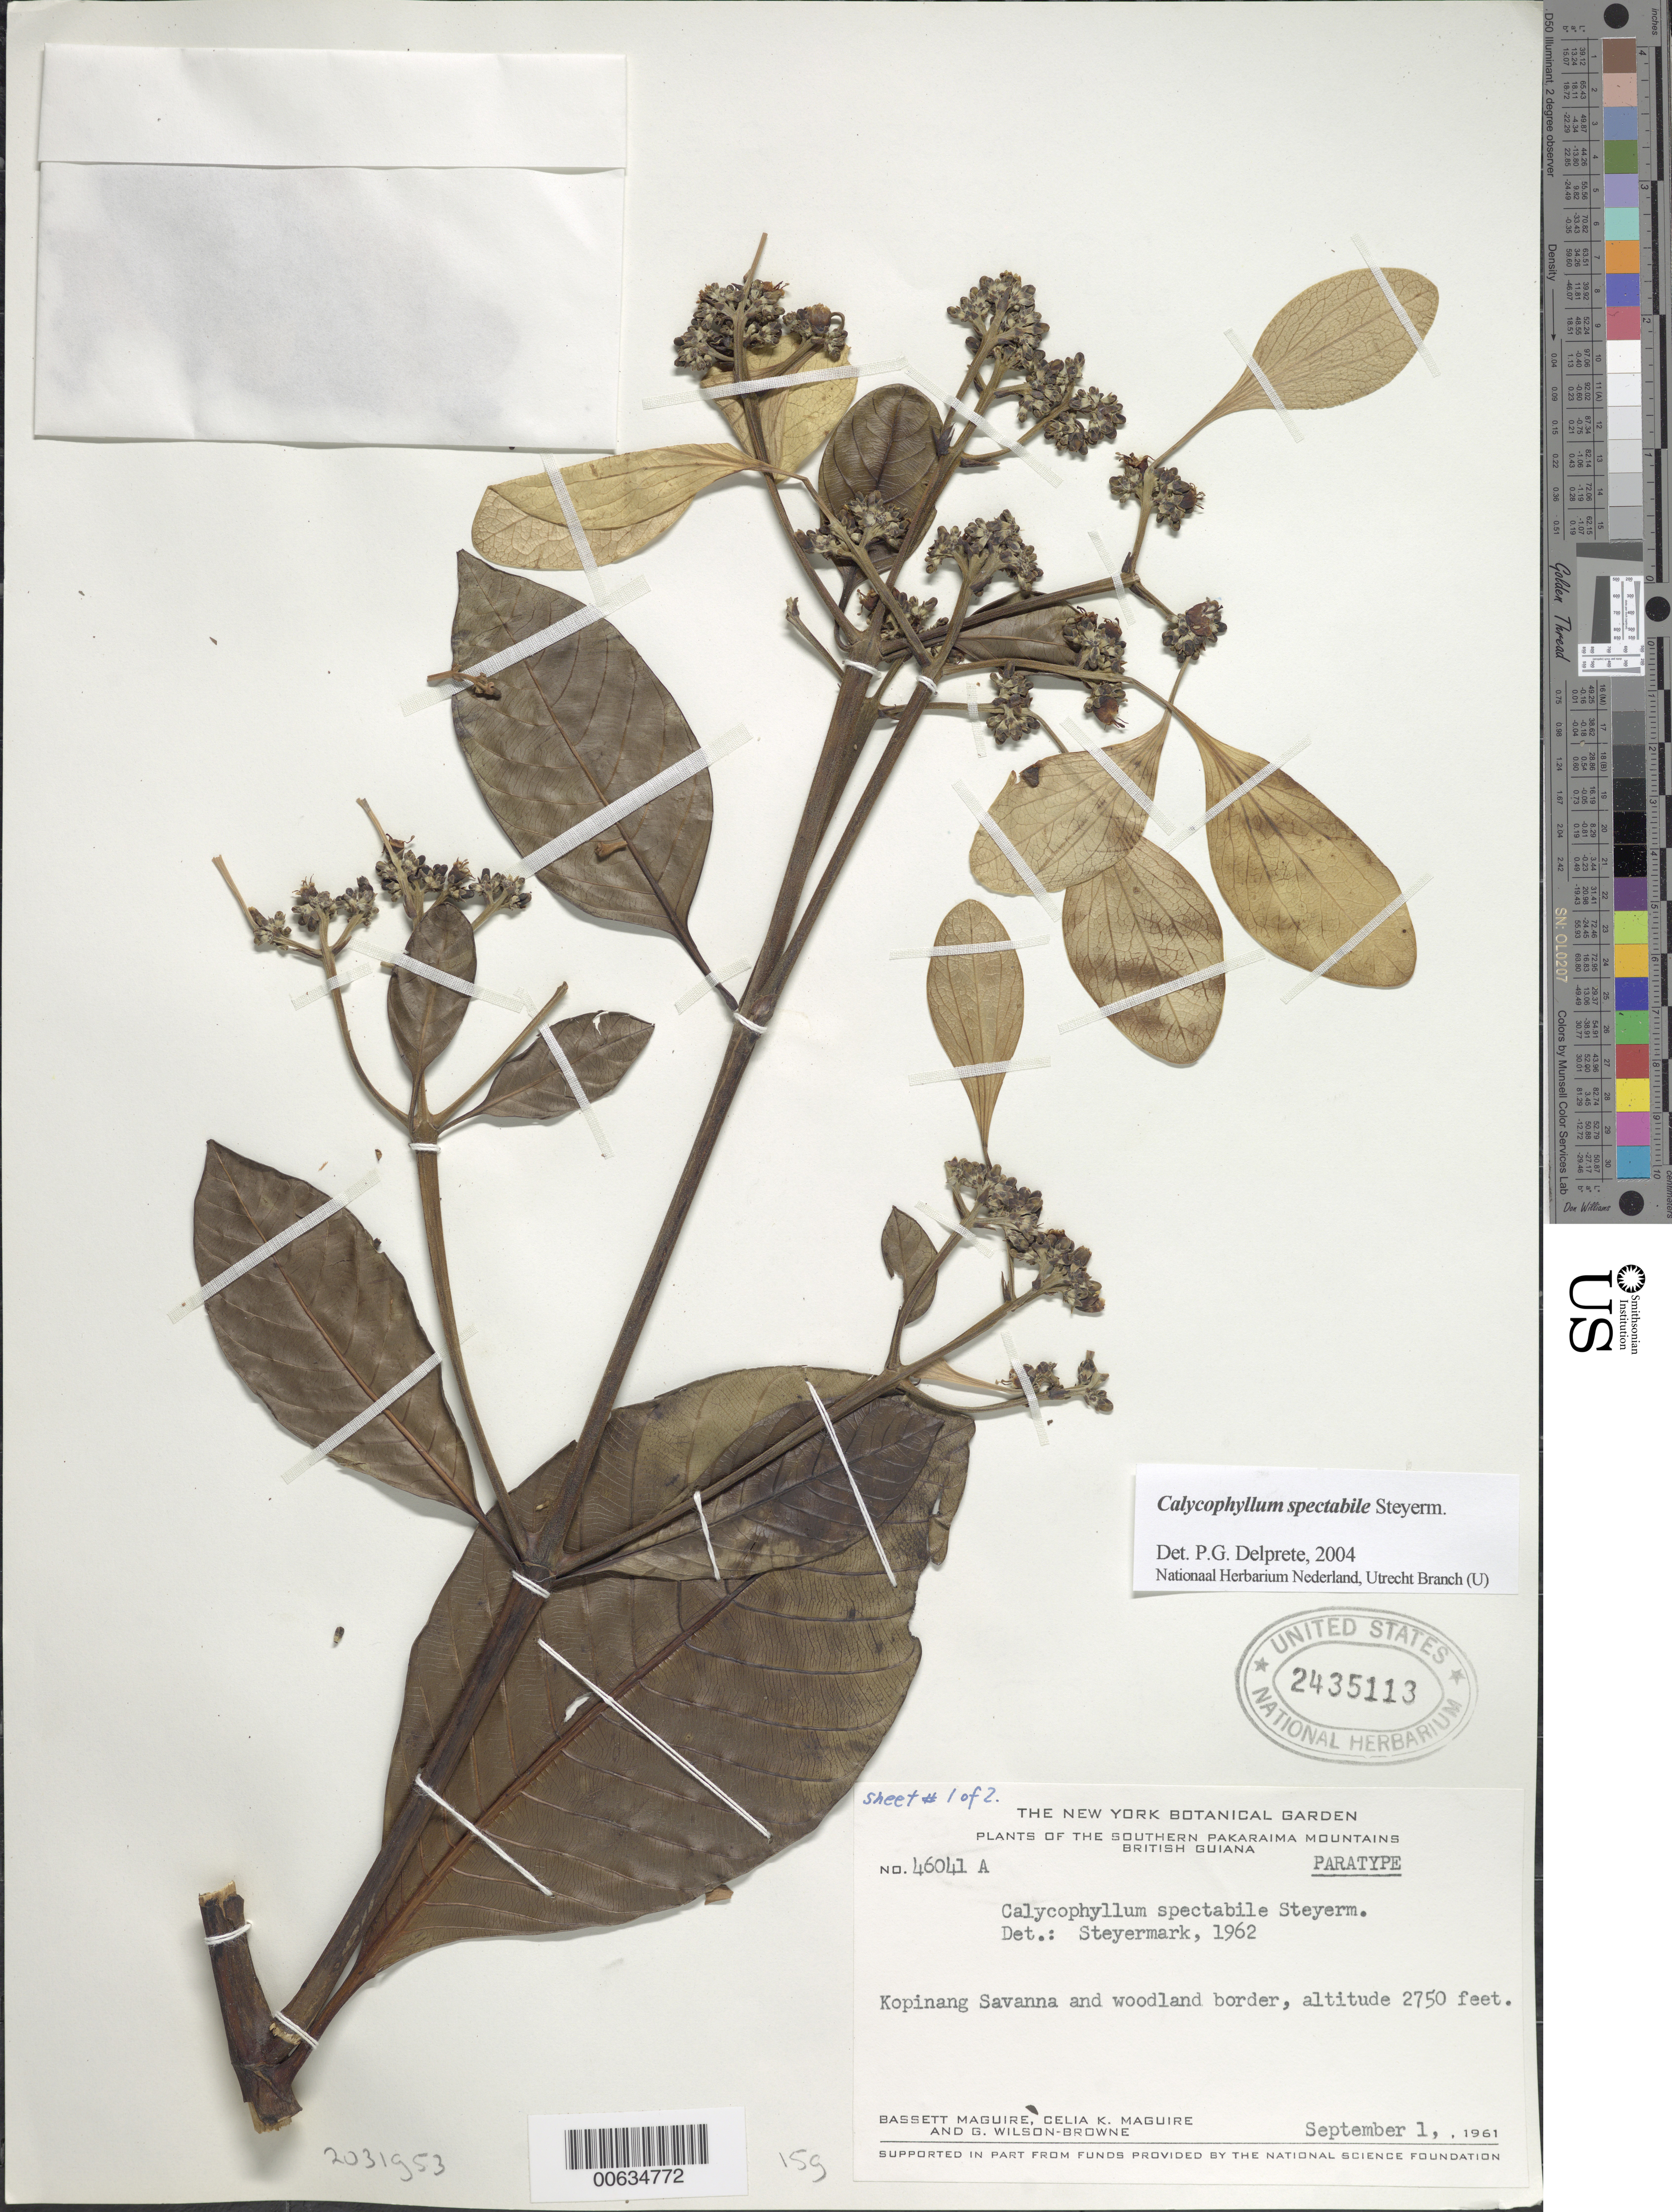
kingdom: Plantae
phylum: Tracheophyta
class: Magnoliopsida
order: Gentianales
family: Rubiaceae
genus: Calycophyllum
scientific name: Calycophyllum spectabile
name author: Steyerm.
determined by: Steyermark, Julian A., (VEN)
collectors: B. Maguire, C. K. Maguire & G. Wilson-Browne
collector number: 46041 A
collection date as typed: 1-Sep-61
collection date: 1961-09-01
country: Guyana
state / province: Potaro-Siparuni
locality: Kopinang Savanna, vic. of Kopinang Falls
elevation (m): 838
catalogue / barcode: US 2435113